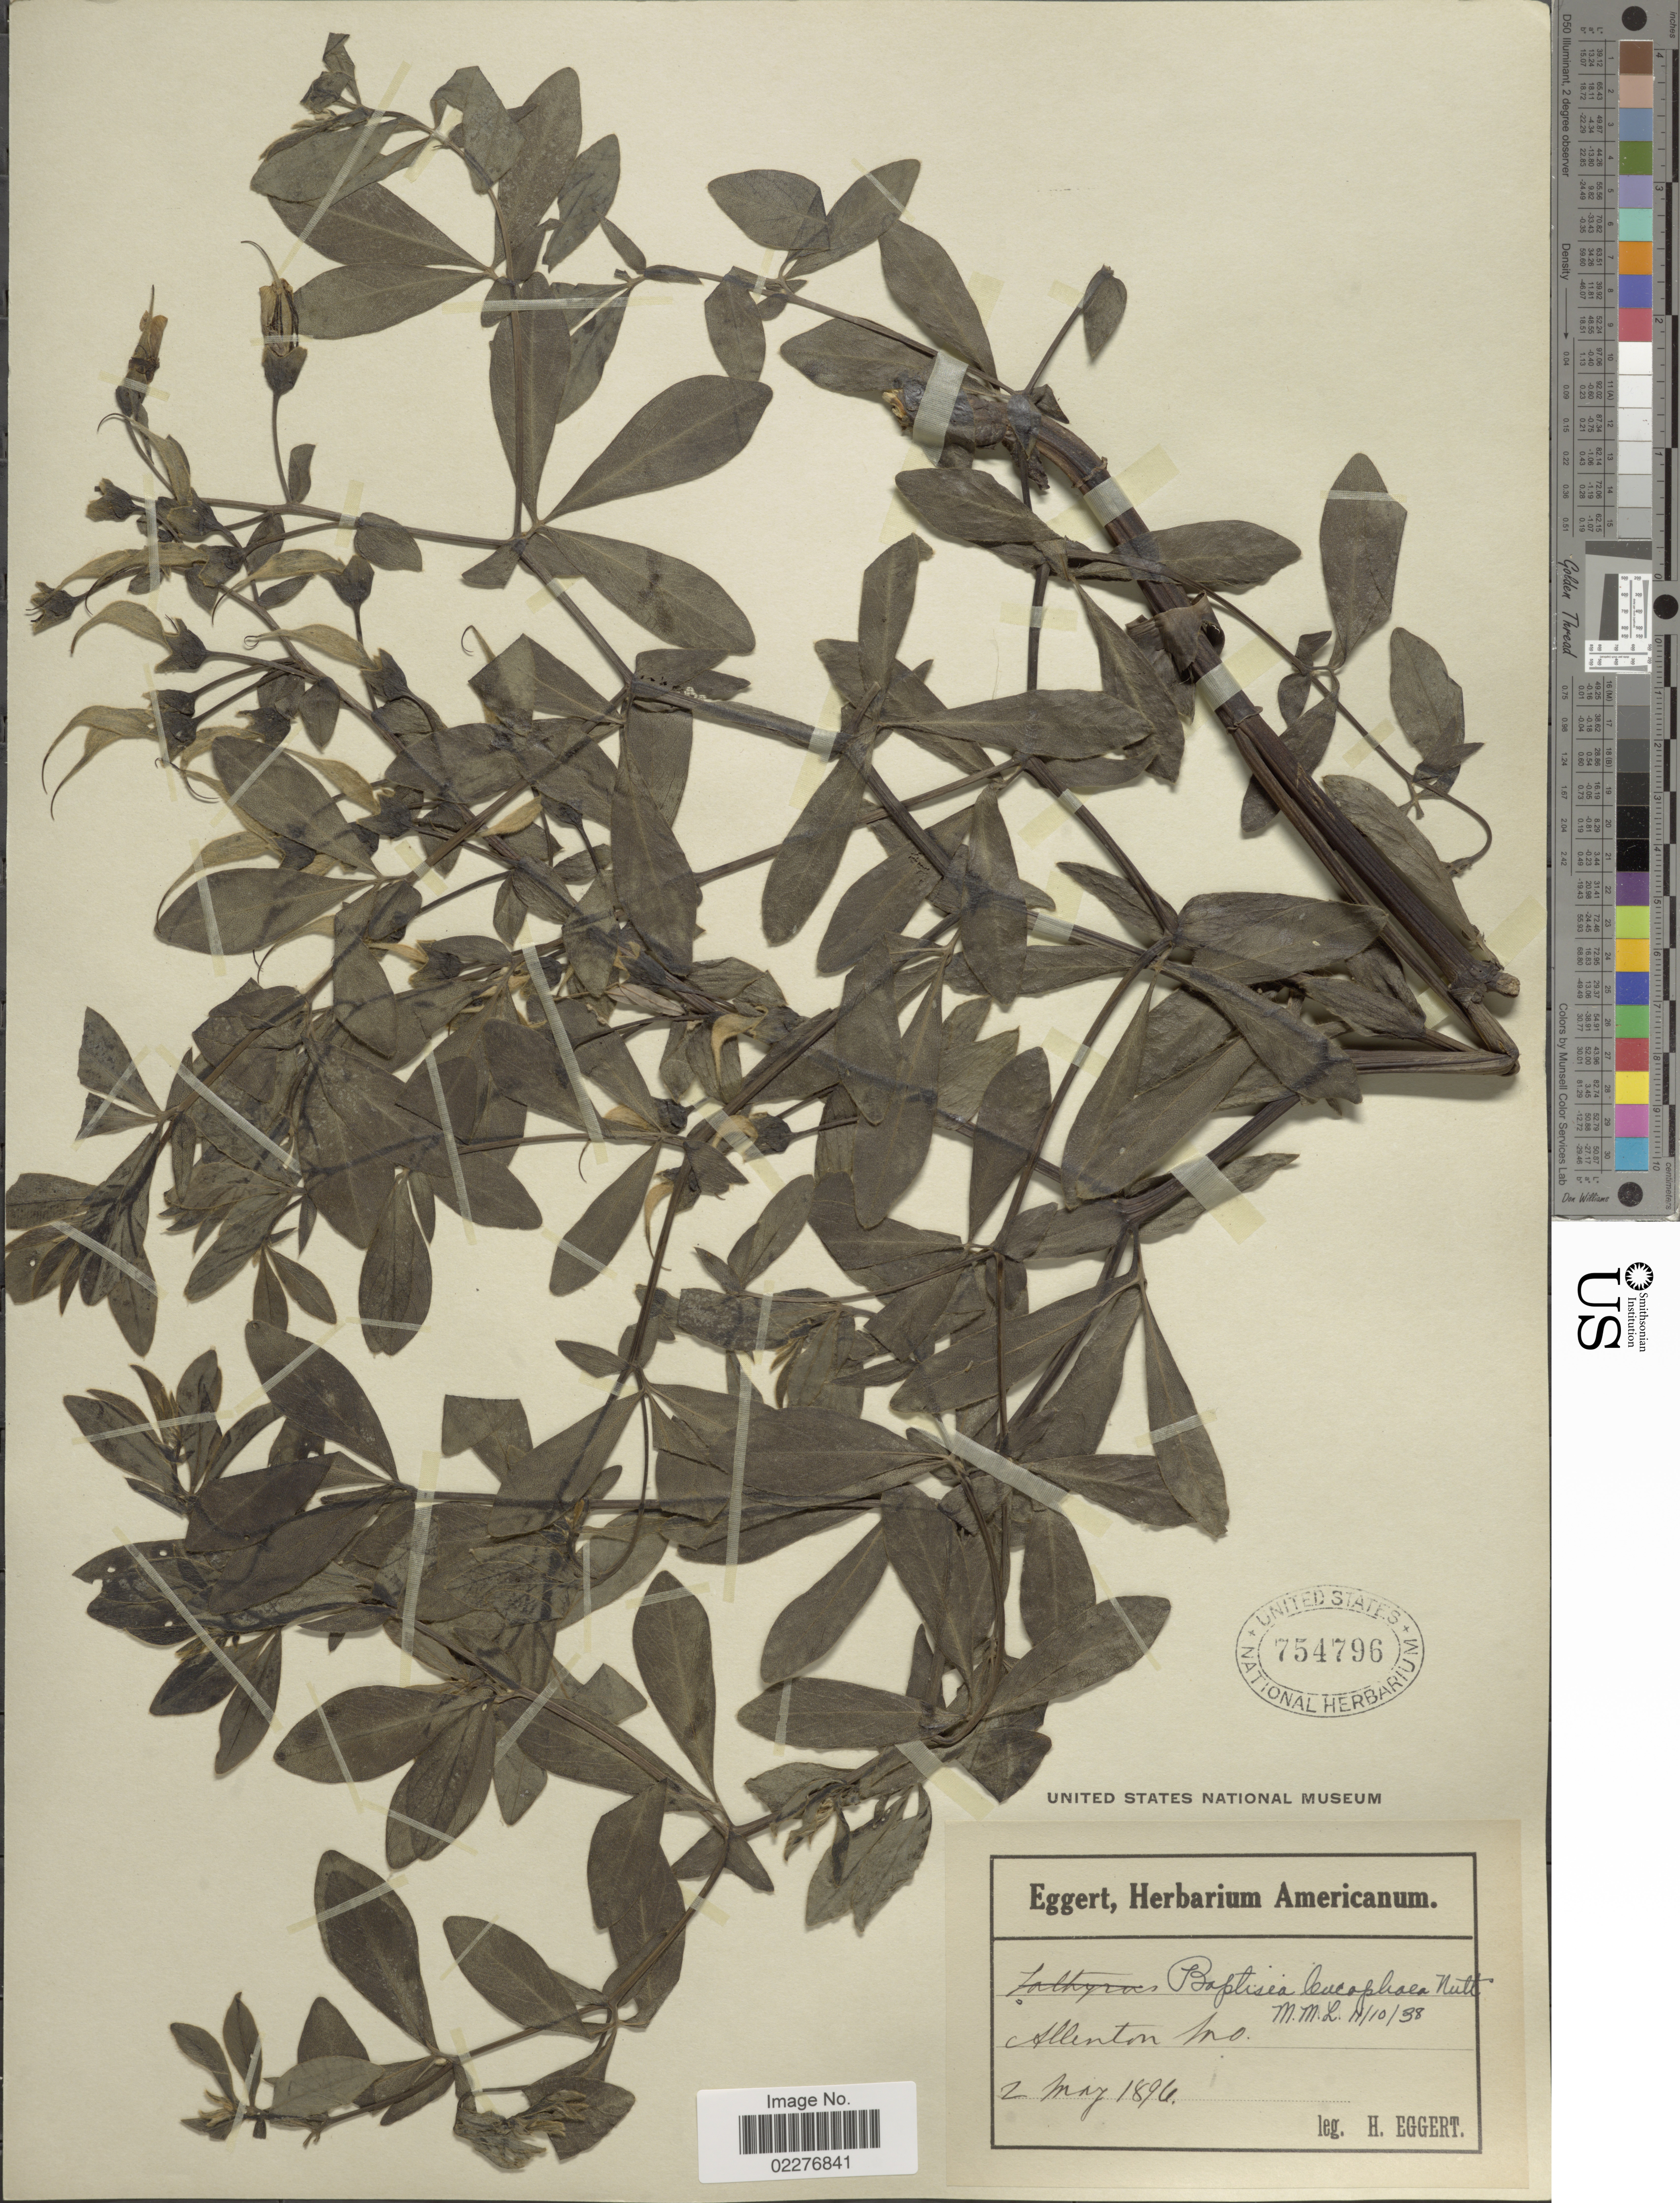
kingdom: Plantae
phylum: Tracheophyta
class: Magnoliopsida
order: Fabales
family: Fabaceae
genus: Baptisia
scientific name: Baptisia leucophaea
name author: Nutt.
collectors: H. Eggert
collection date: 1894-05-02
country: United States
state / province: Missouri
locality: Allenton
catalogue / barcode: US 754796